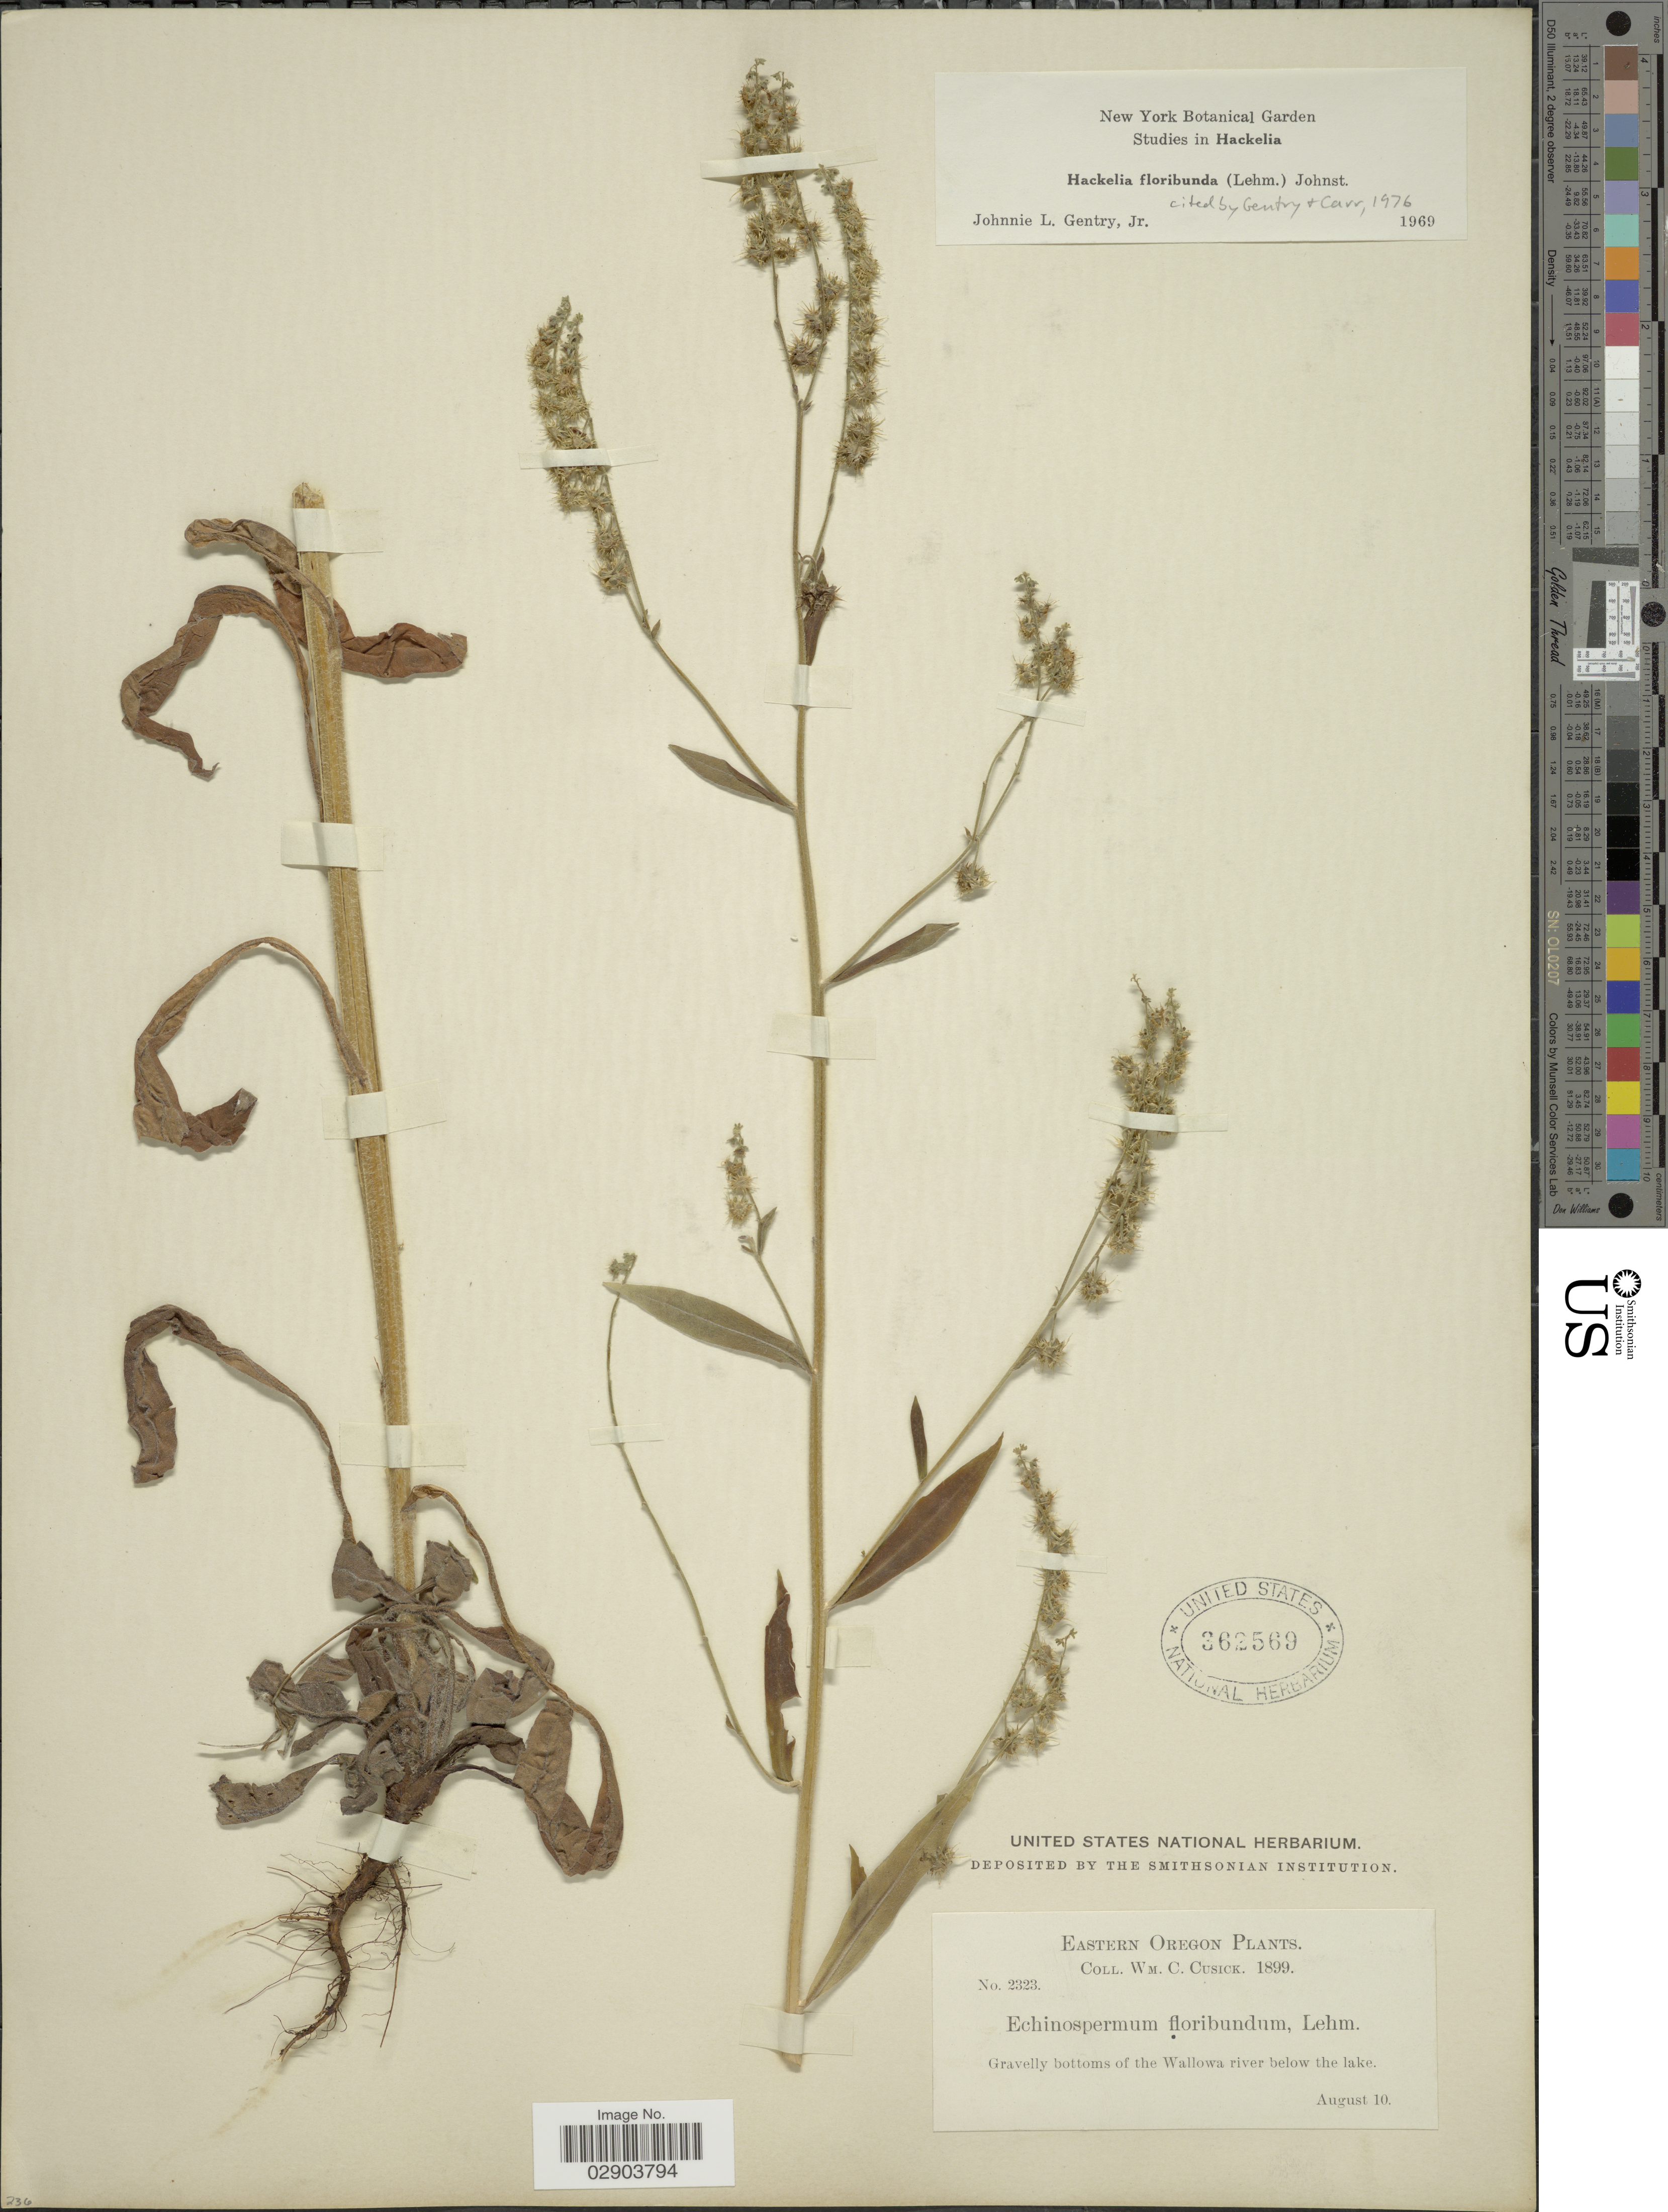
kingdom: Plantae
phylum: Tracheophyta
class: Magnoliopsida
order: Boraginales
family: Boraginaceae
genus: Hackelia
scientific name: Hackelia floribunda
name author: (Lehm.) I.M. Johnst.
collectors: W. C. Cusick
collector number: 2323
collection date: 1899-08-10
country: United States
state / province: Oregon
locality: Eastern Oregon, Gravelly bottoms of the Wallowa river below the lake.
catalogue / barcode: US 362569